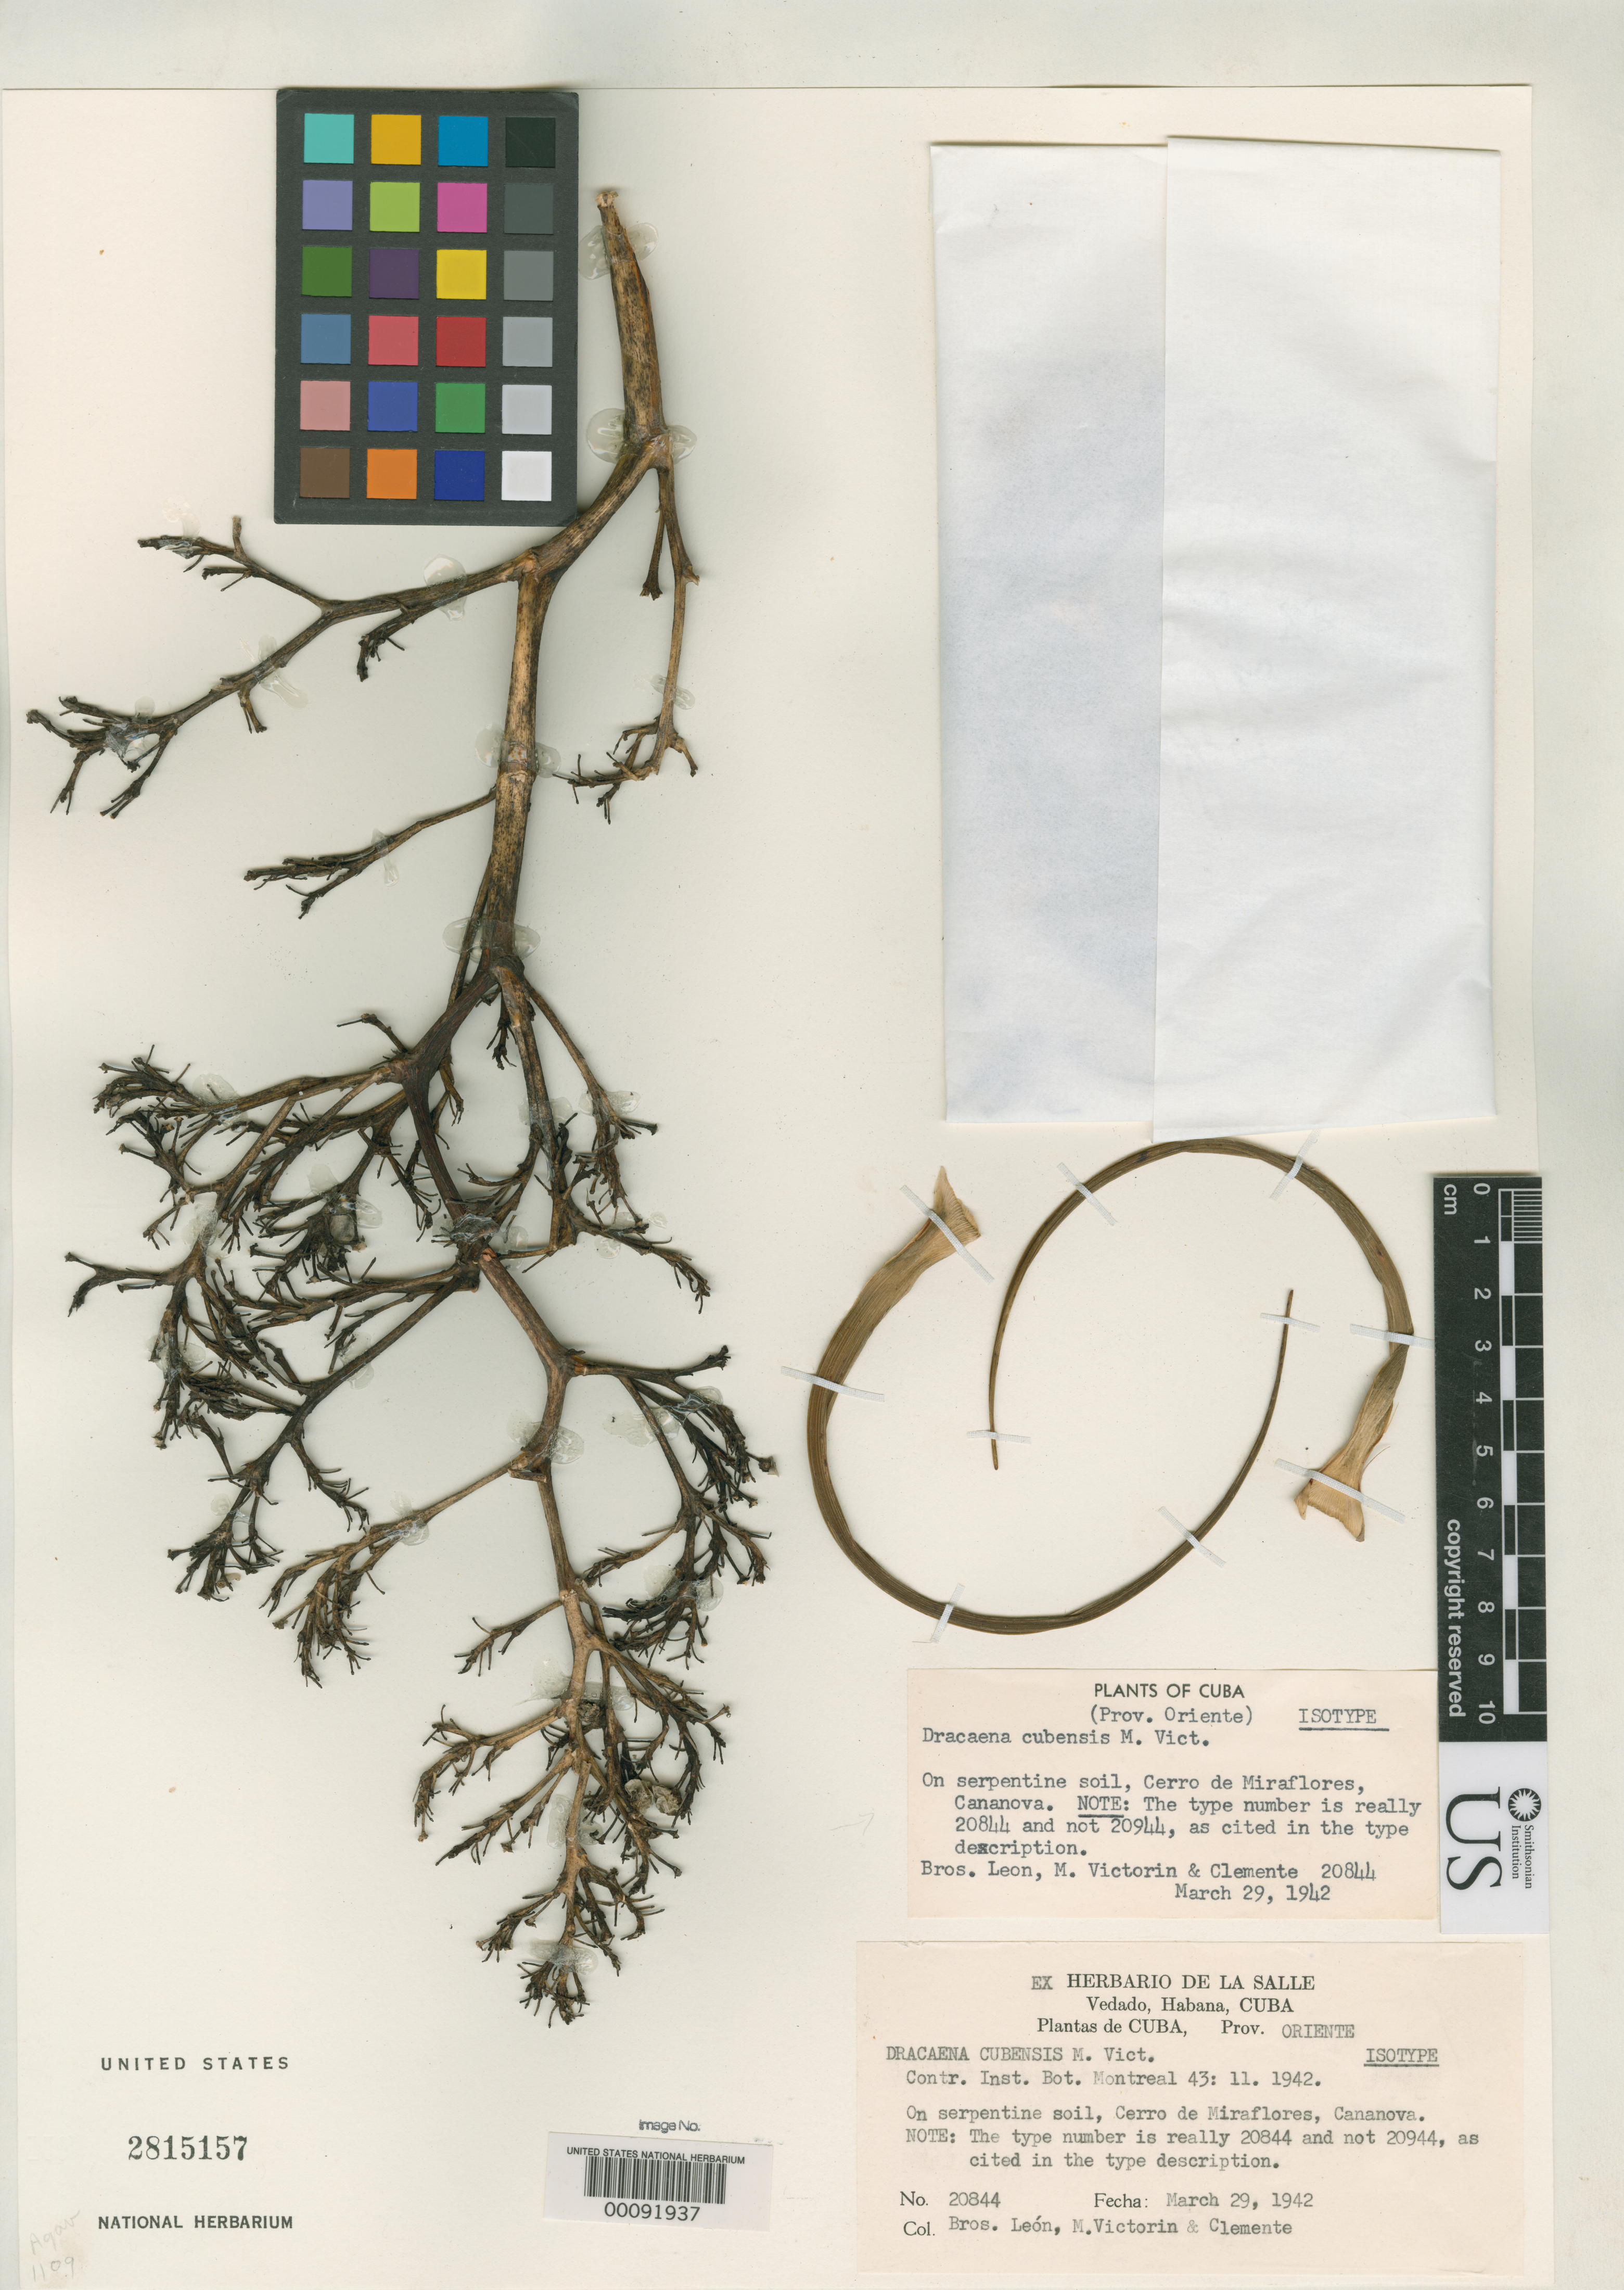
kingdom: Plantae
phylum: Tracheophyta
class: Liliopsida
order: Asparagales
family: Asparagaceae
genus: Dracaena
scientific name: Dracaena cubensis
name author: Vict.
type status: Isotype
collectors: Bro. León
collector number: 20844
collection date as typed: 29 Mar 1942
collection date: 1942-03-29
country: Cuba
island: Greater Antilles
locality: Cerro de Miraflores, Cananova.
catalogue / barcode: US 2815157